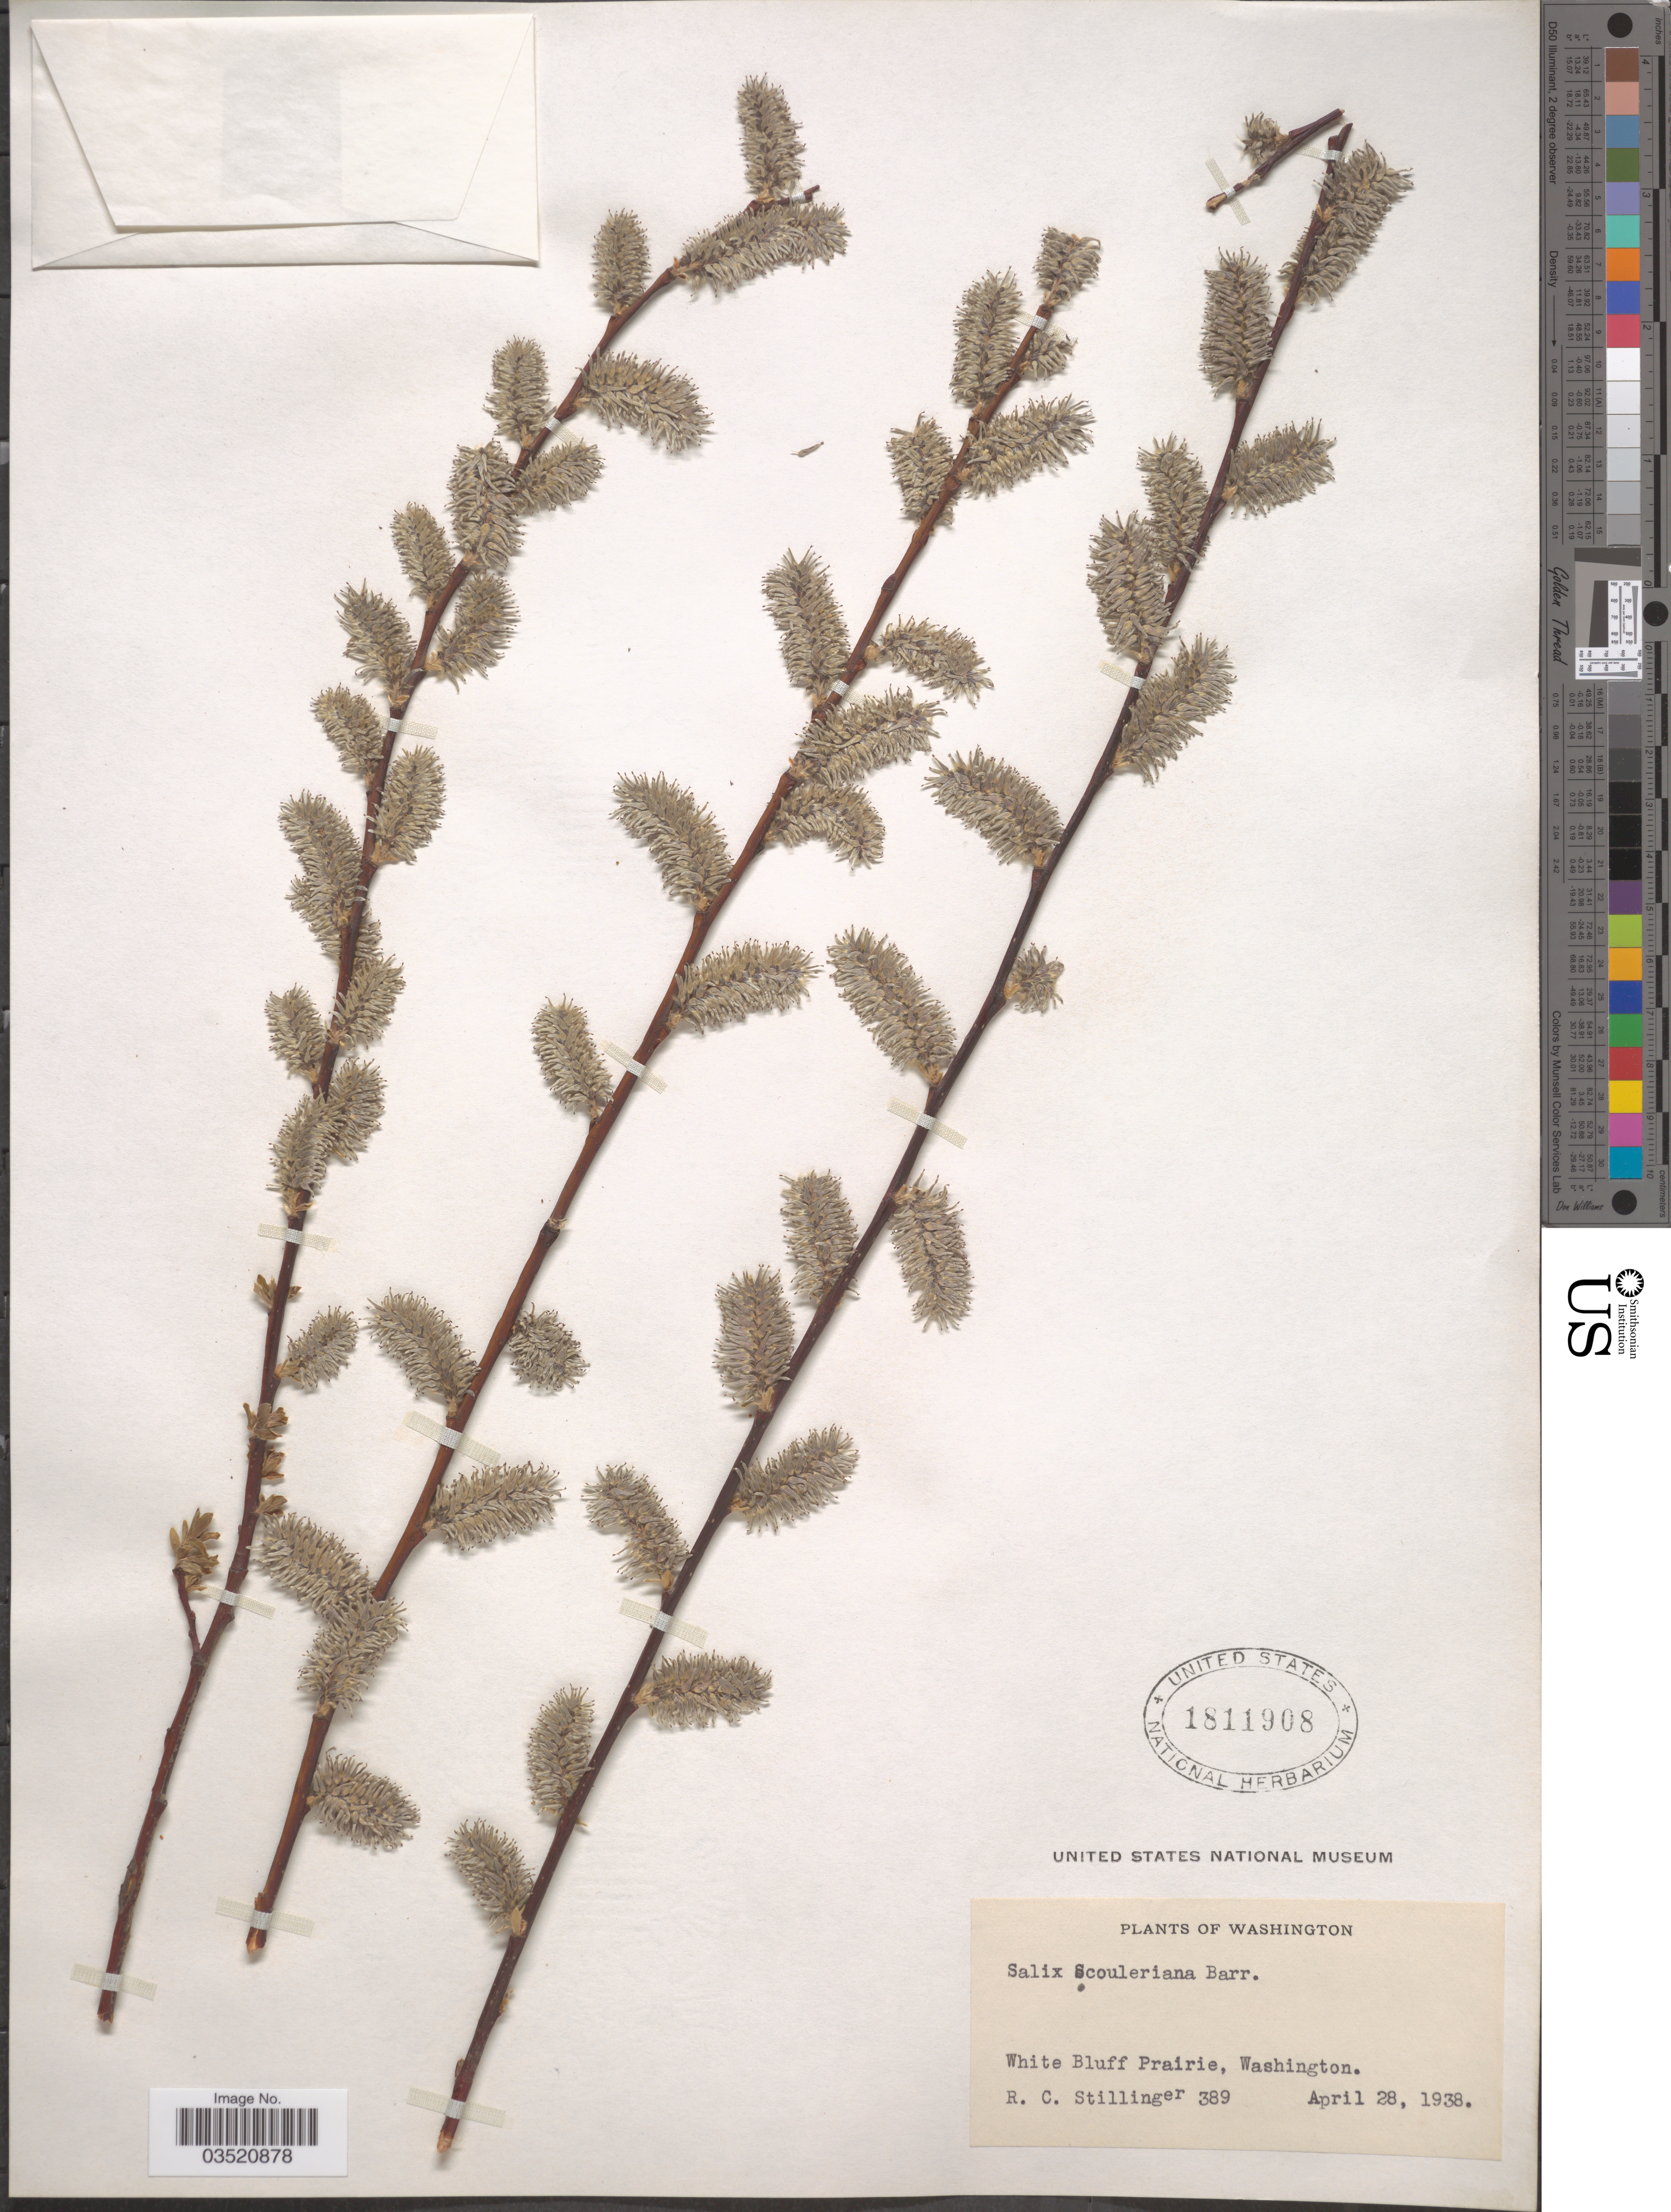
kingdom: Plantae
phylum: Tracheophyta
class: Magnoliopsida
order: Malpighiales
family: Salicaceae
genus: Salix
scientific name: Salix scouleriana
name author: Barratt ex Hook.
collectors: R. Stillinger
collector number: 389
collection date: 1938-04-28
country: United States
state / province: Washington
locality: White Bluff Prairie, Washington.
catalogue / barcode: US 1811908